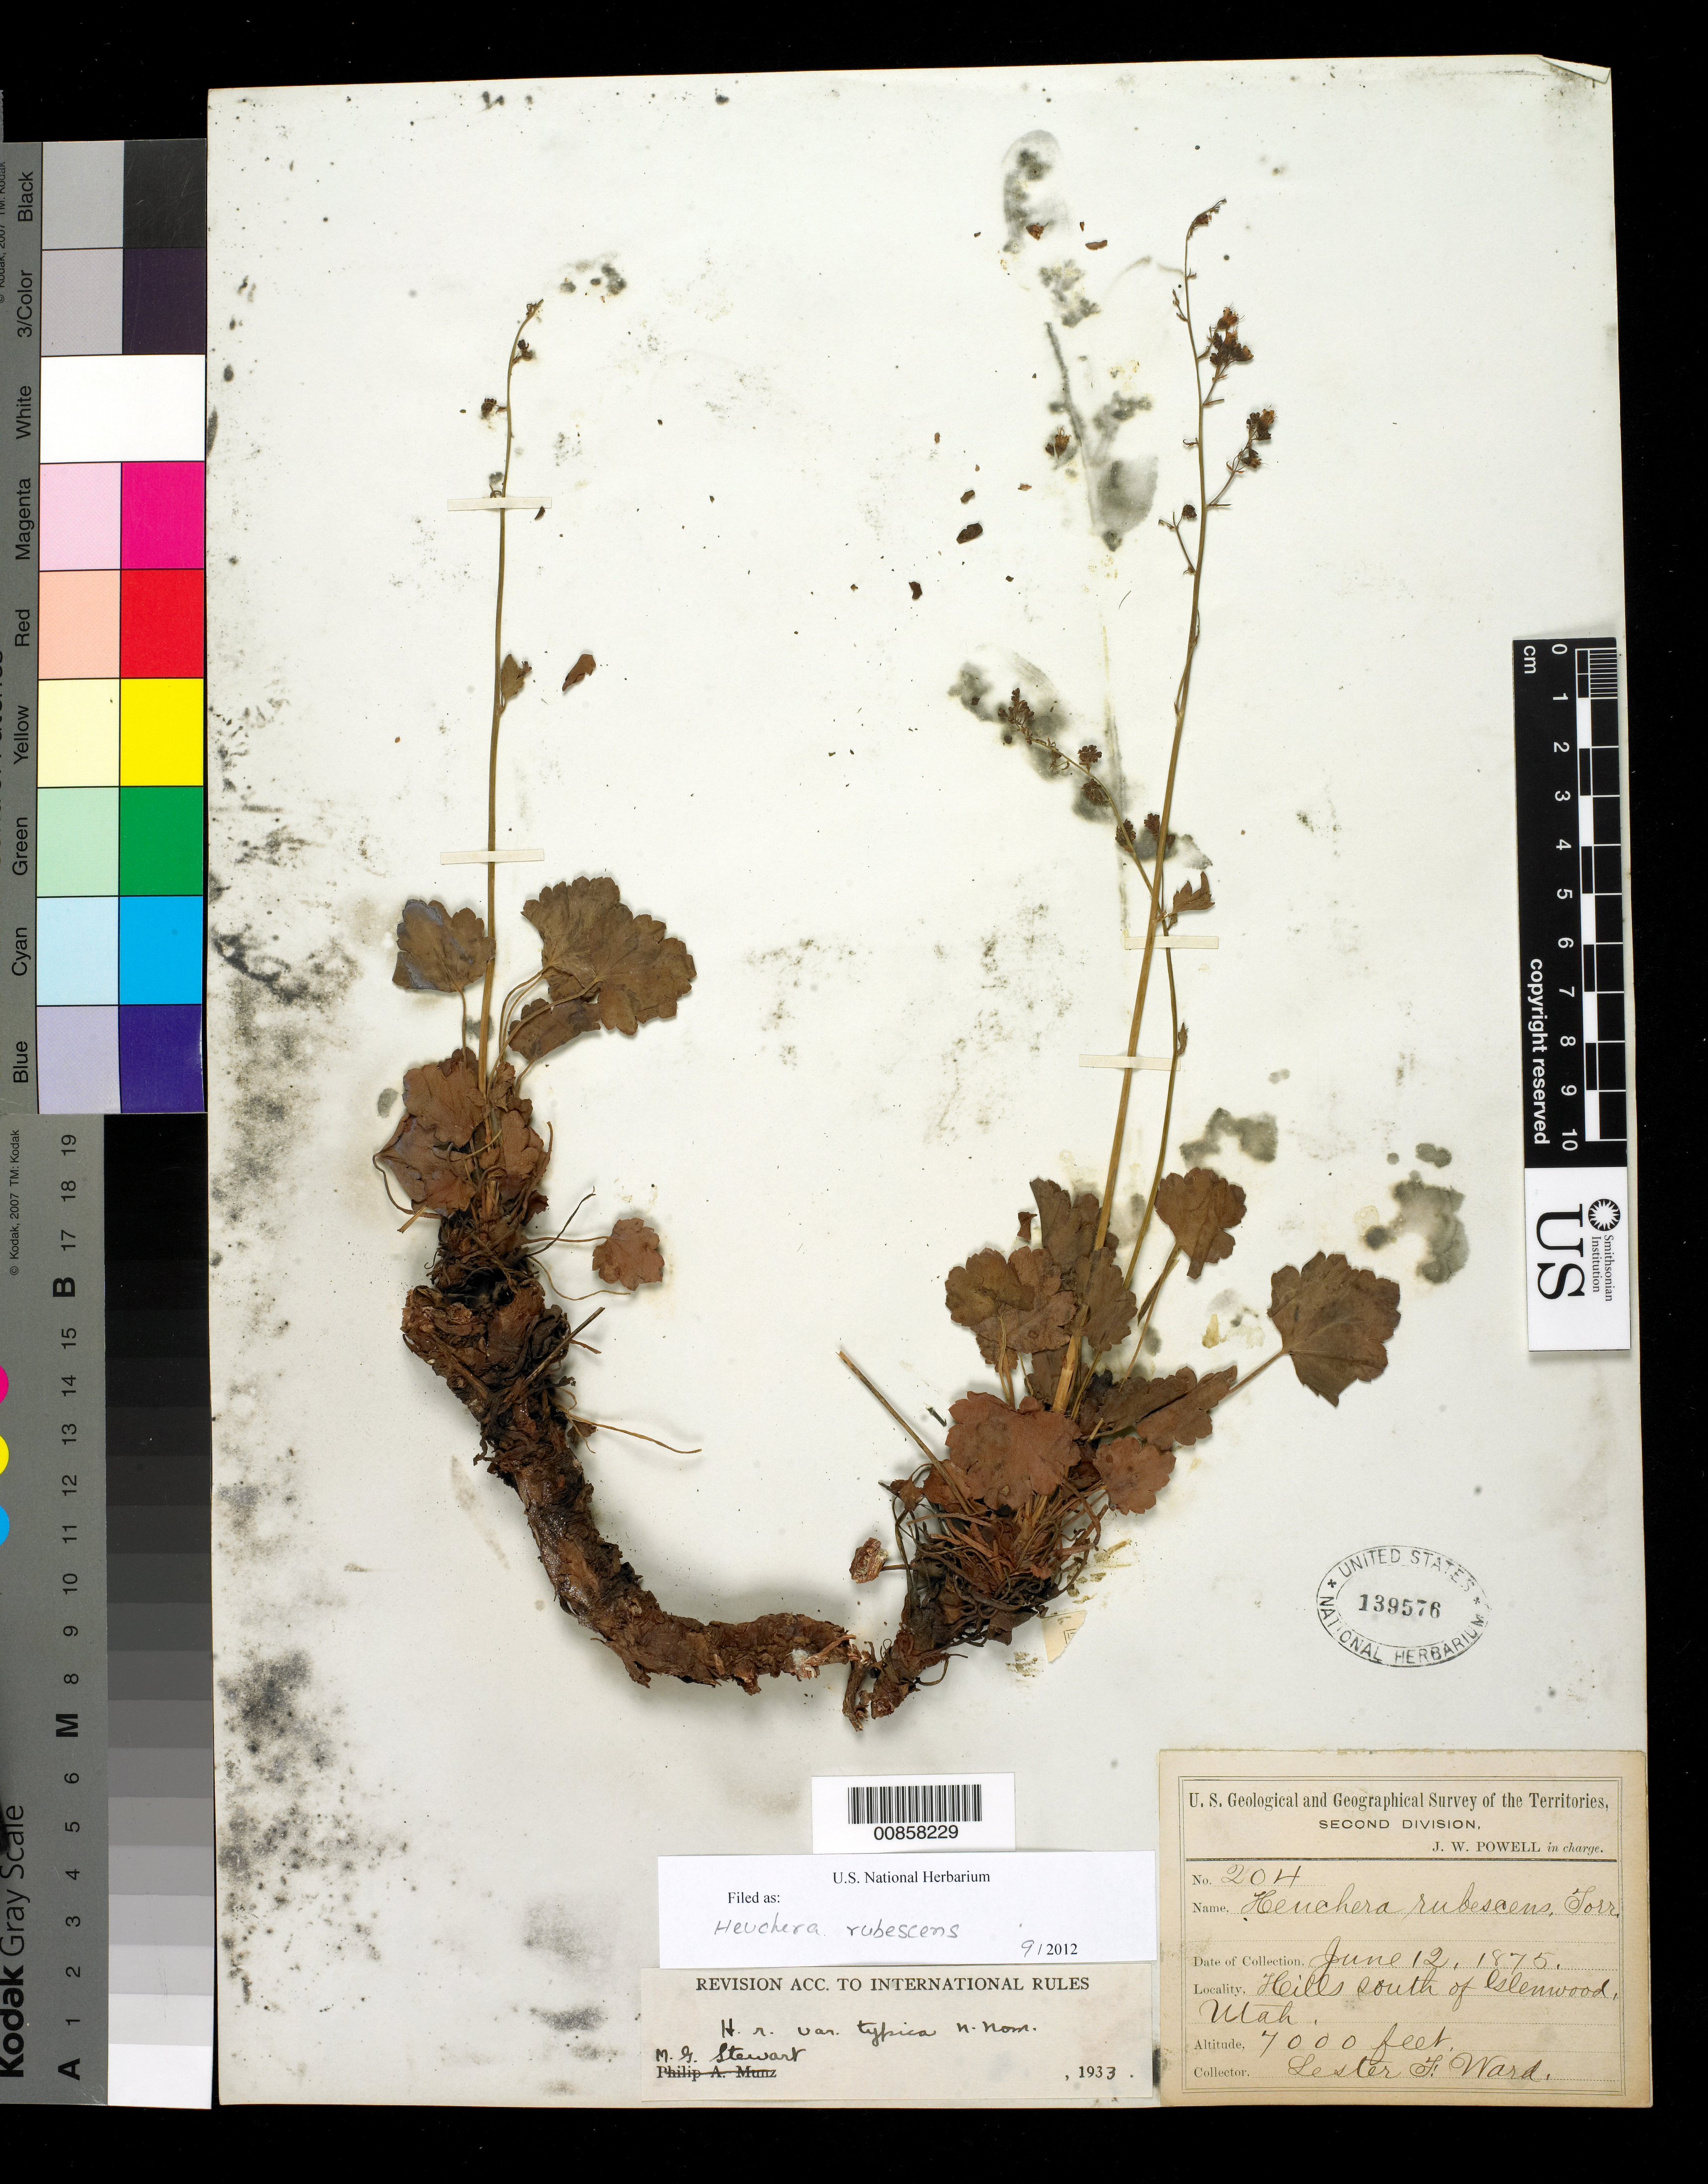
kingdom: Plantae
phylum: Tracheophyta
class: Magnoliopsida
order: Saxifragales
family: Saxifragaceae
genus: Heuchera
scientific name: Heuchera rubescens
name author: Torr.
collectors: L. F. Ward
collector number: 204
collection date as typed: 12 Jun 1875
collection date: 1875-06-12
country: United States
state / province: Utah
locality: Hills south of Glenwood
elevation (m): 2134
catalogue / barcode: US 139576